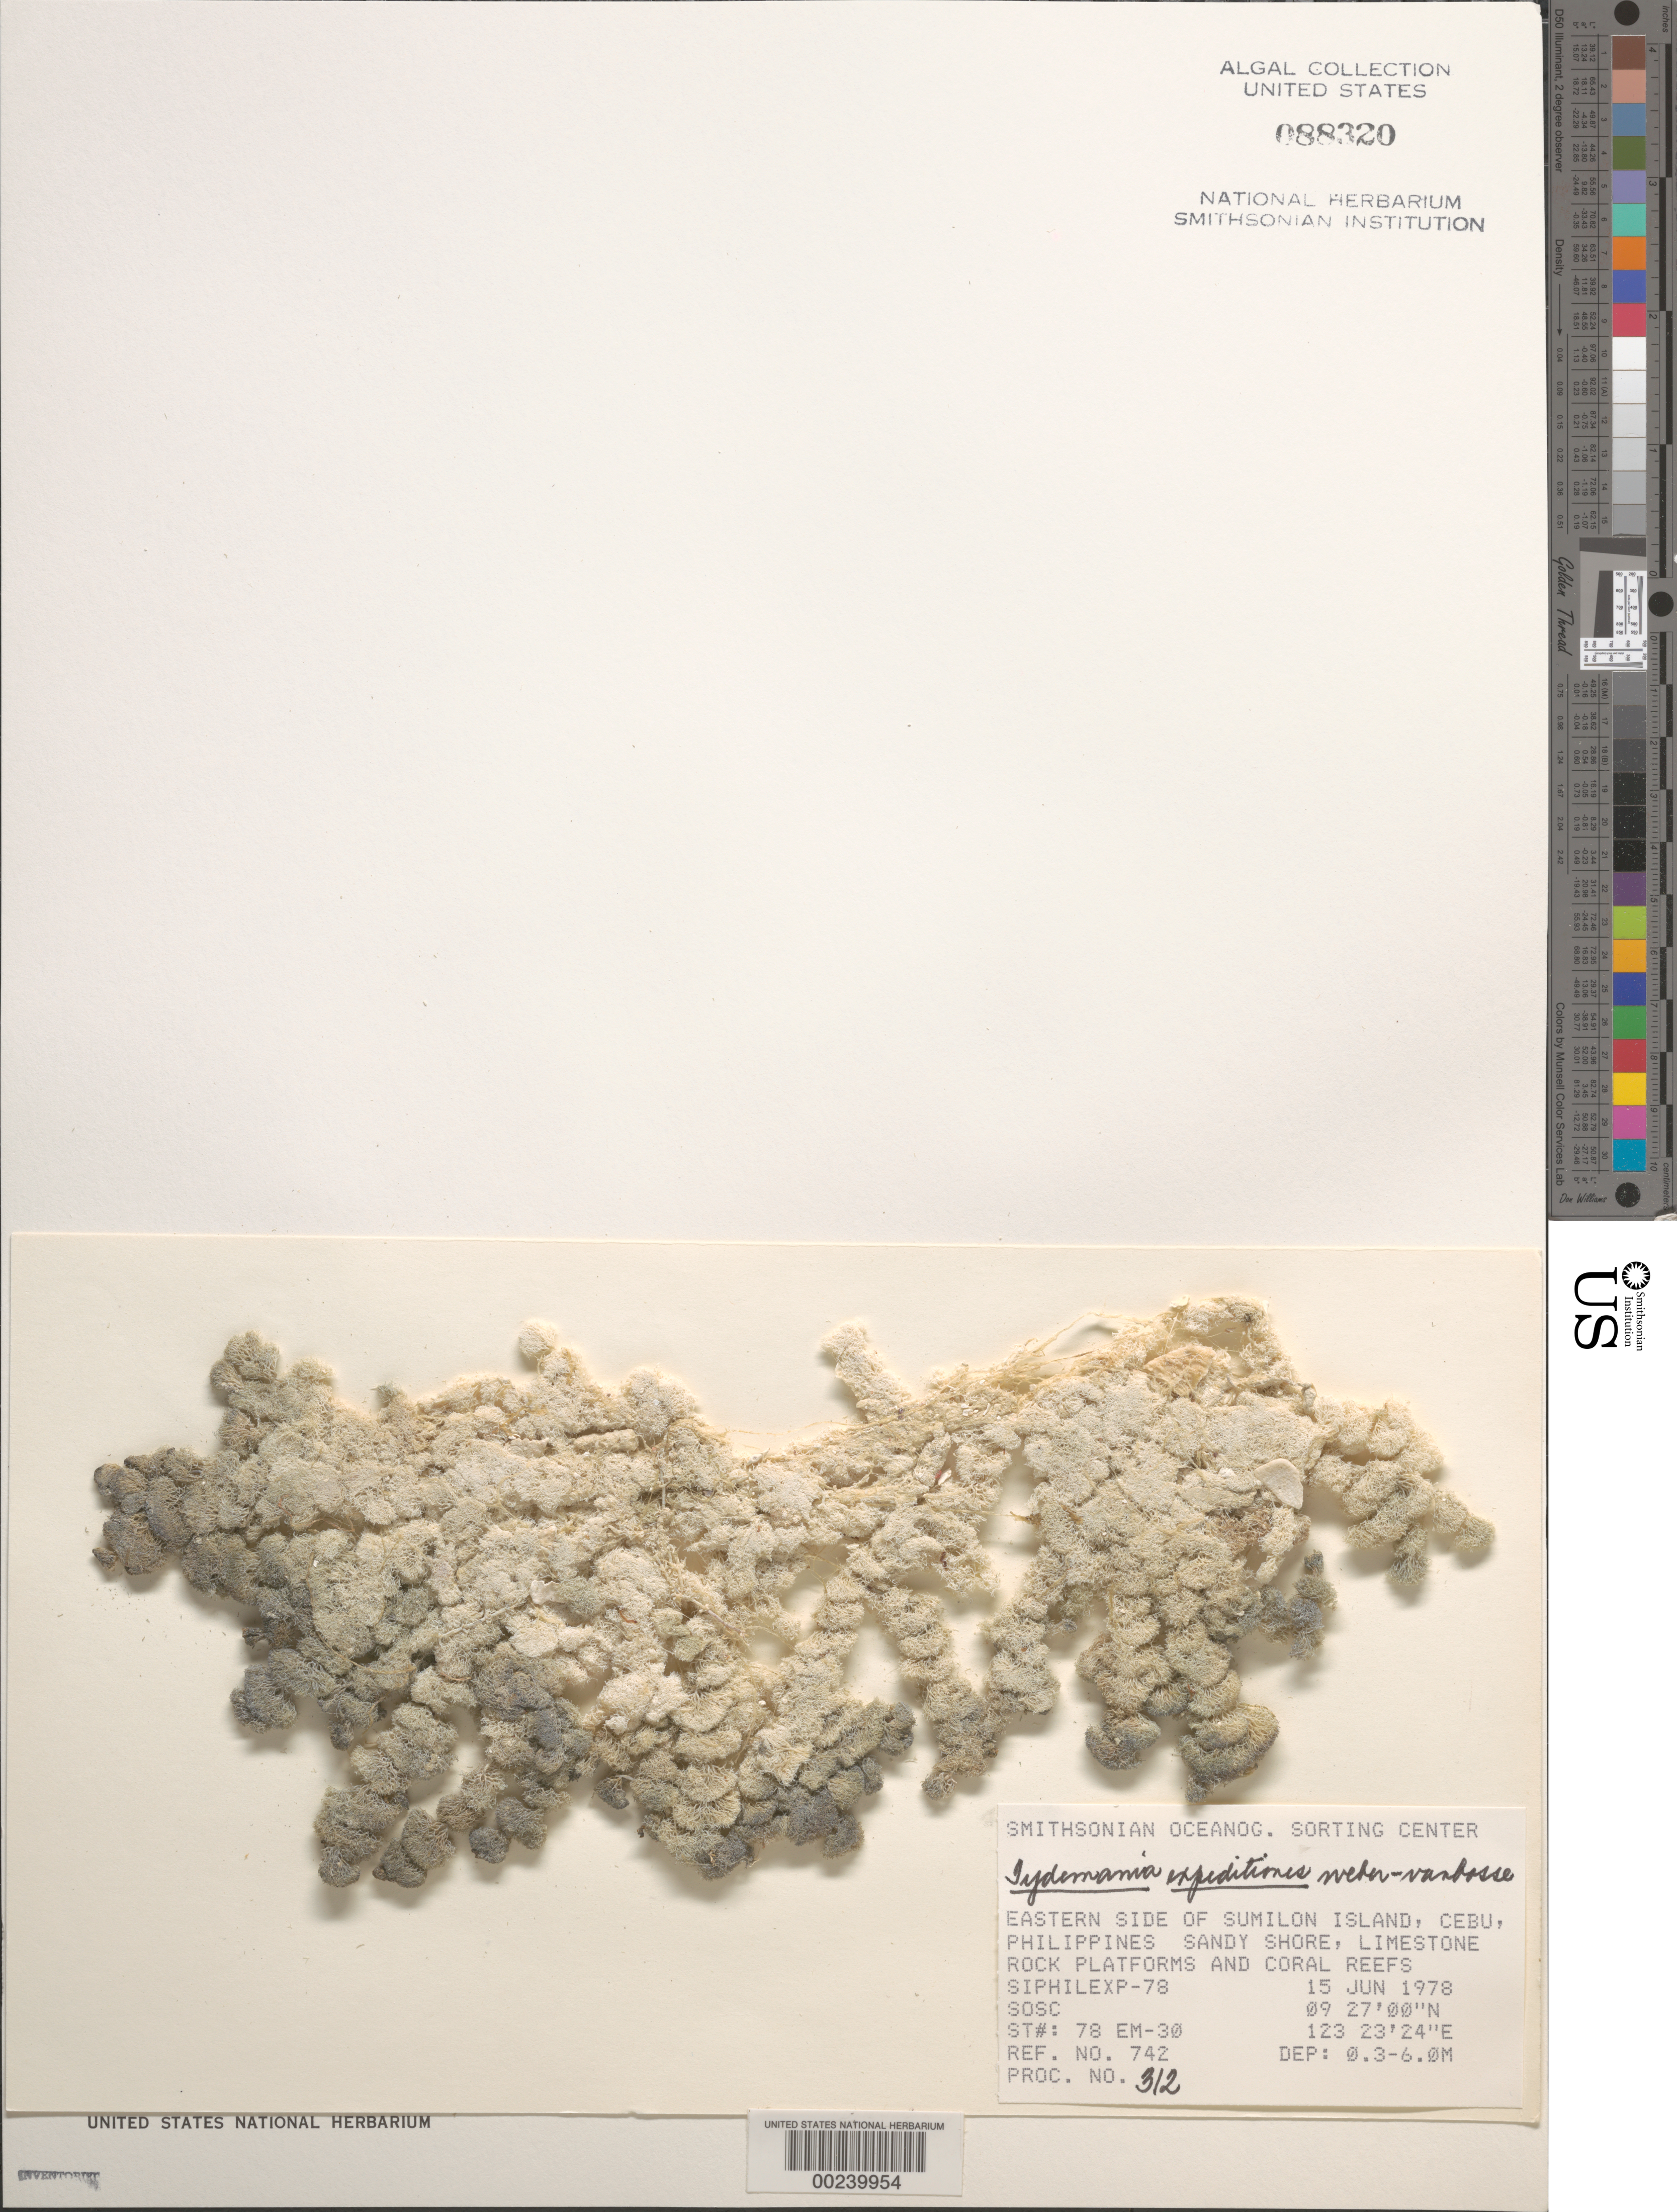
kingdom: Plantae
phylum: Chlorophyta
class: Ulvophyceae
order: Bryopsidales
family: Udoteaceae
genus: Tydemania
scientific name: Tydemania expeditionis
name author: Weber Bosse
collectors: SOSC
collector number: Station 78 Em-30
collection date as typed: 15 Jun 1978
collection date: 1978-06-15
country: Philippines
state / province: Central Visayas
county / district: Cebu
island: Sumilon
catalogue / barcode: US 88320